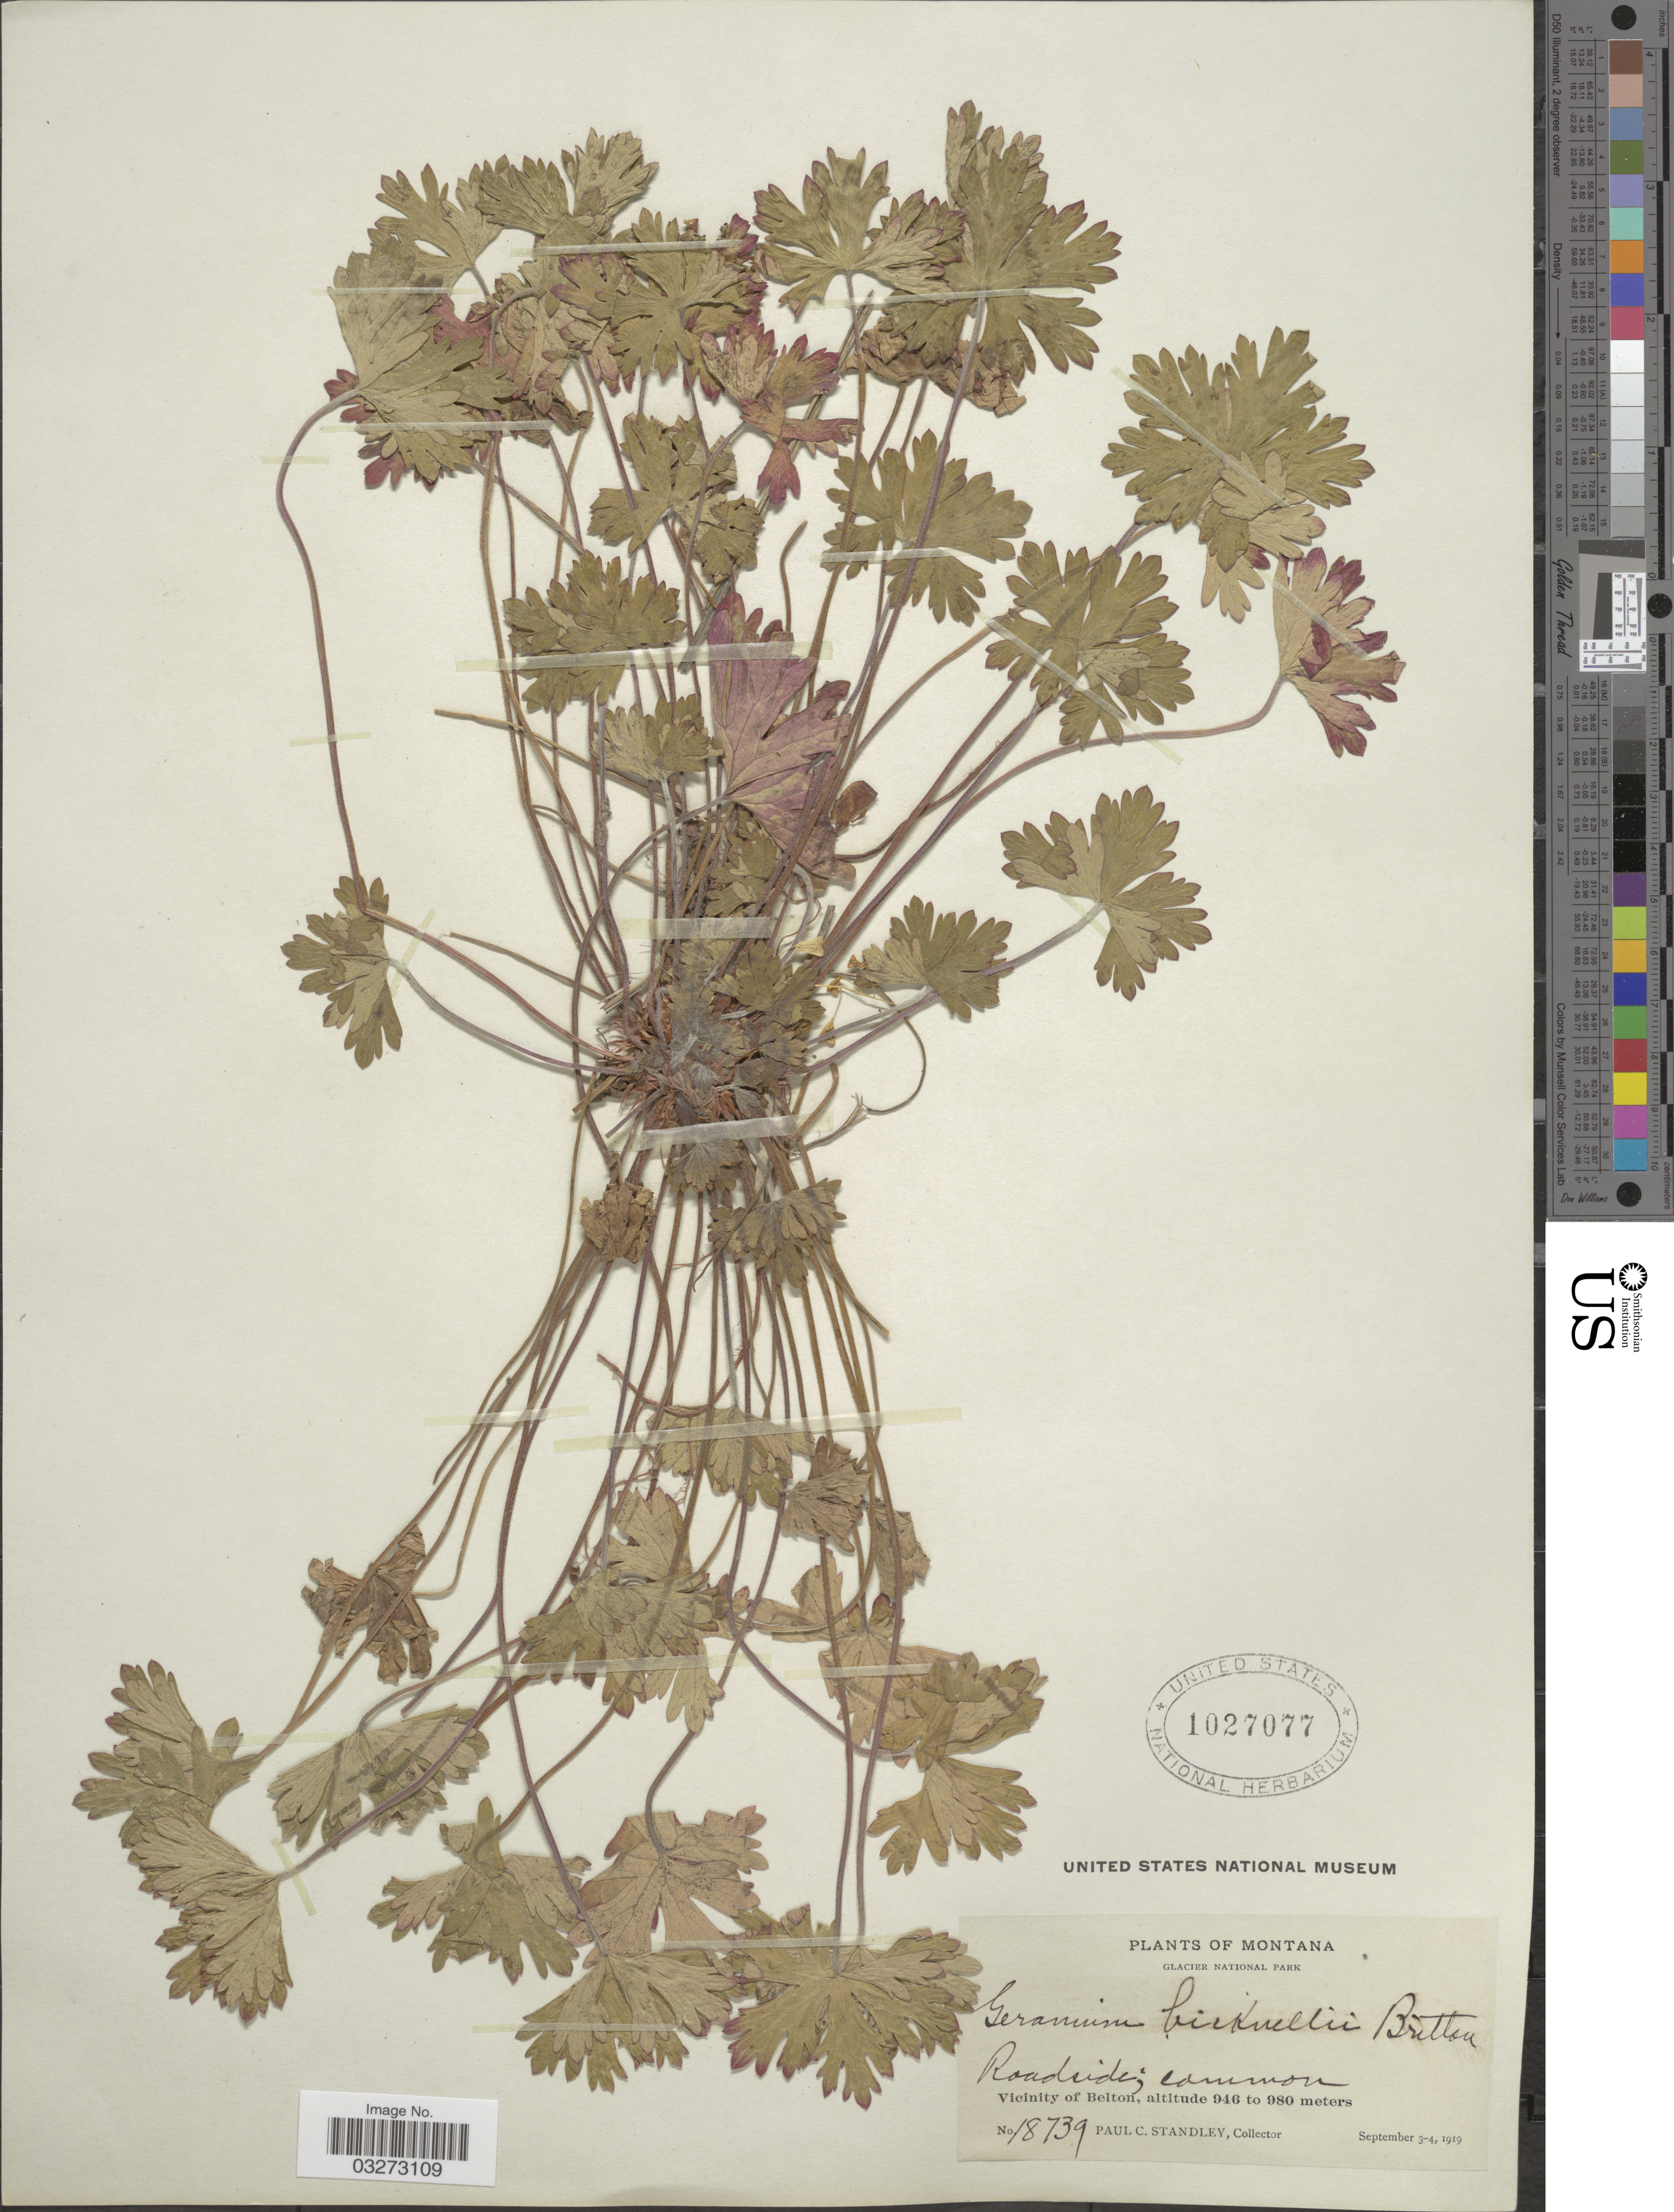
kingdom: Plantae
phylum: Tracheophyta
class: Magnoliopsida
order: Geraniales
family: Geraniaceae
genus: Geranium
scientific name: Geranium bicknellii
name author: Britton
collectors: P. C. Standley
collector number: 18739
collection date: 1919-09-03/1919-09-04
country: United States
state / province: Montana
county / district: Flathead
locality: Glacier National Park, Vicinity of Belton.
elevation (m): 946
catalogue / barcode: US 1027077